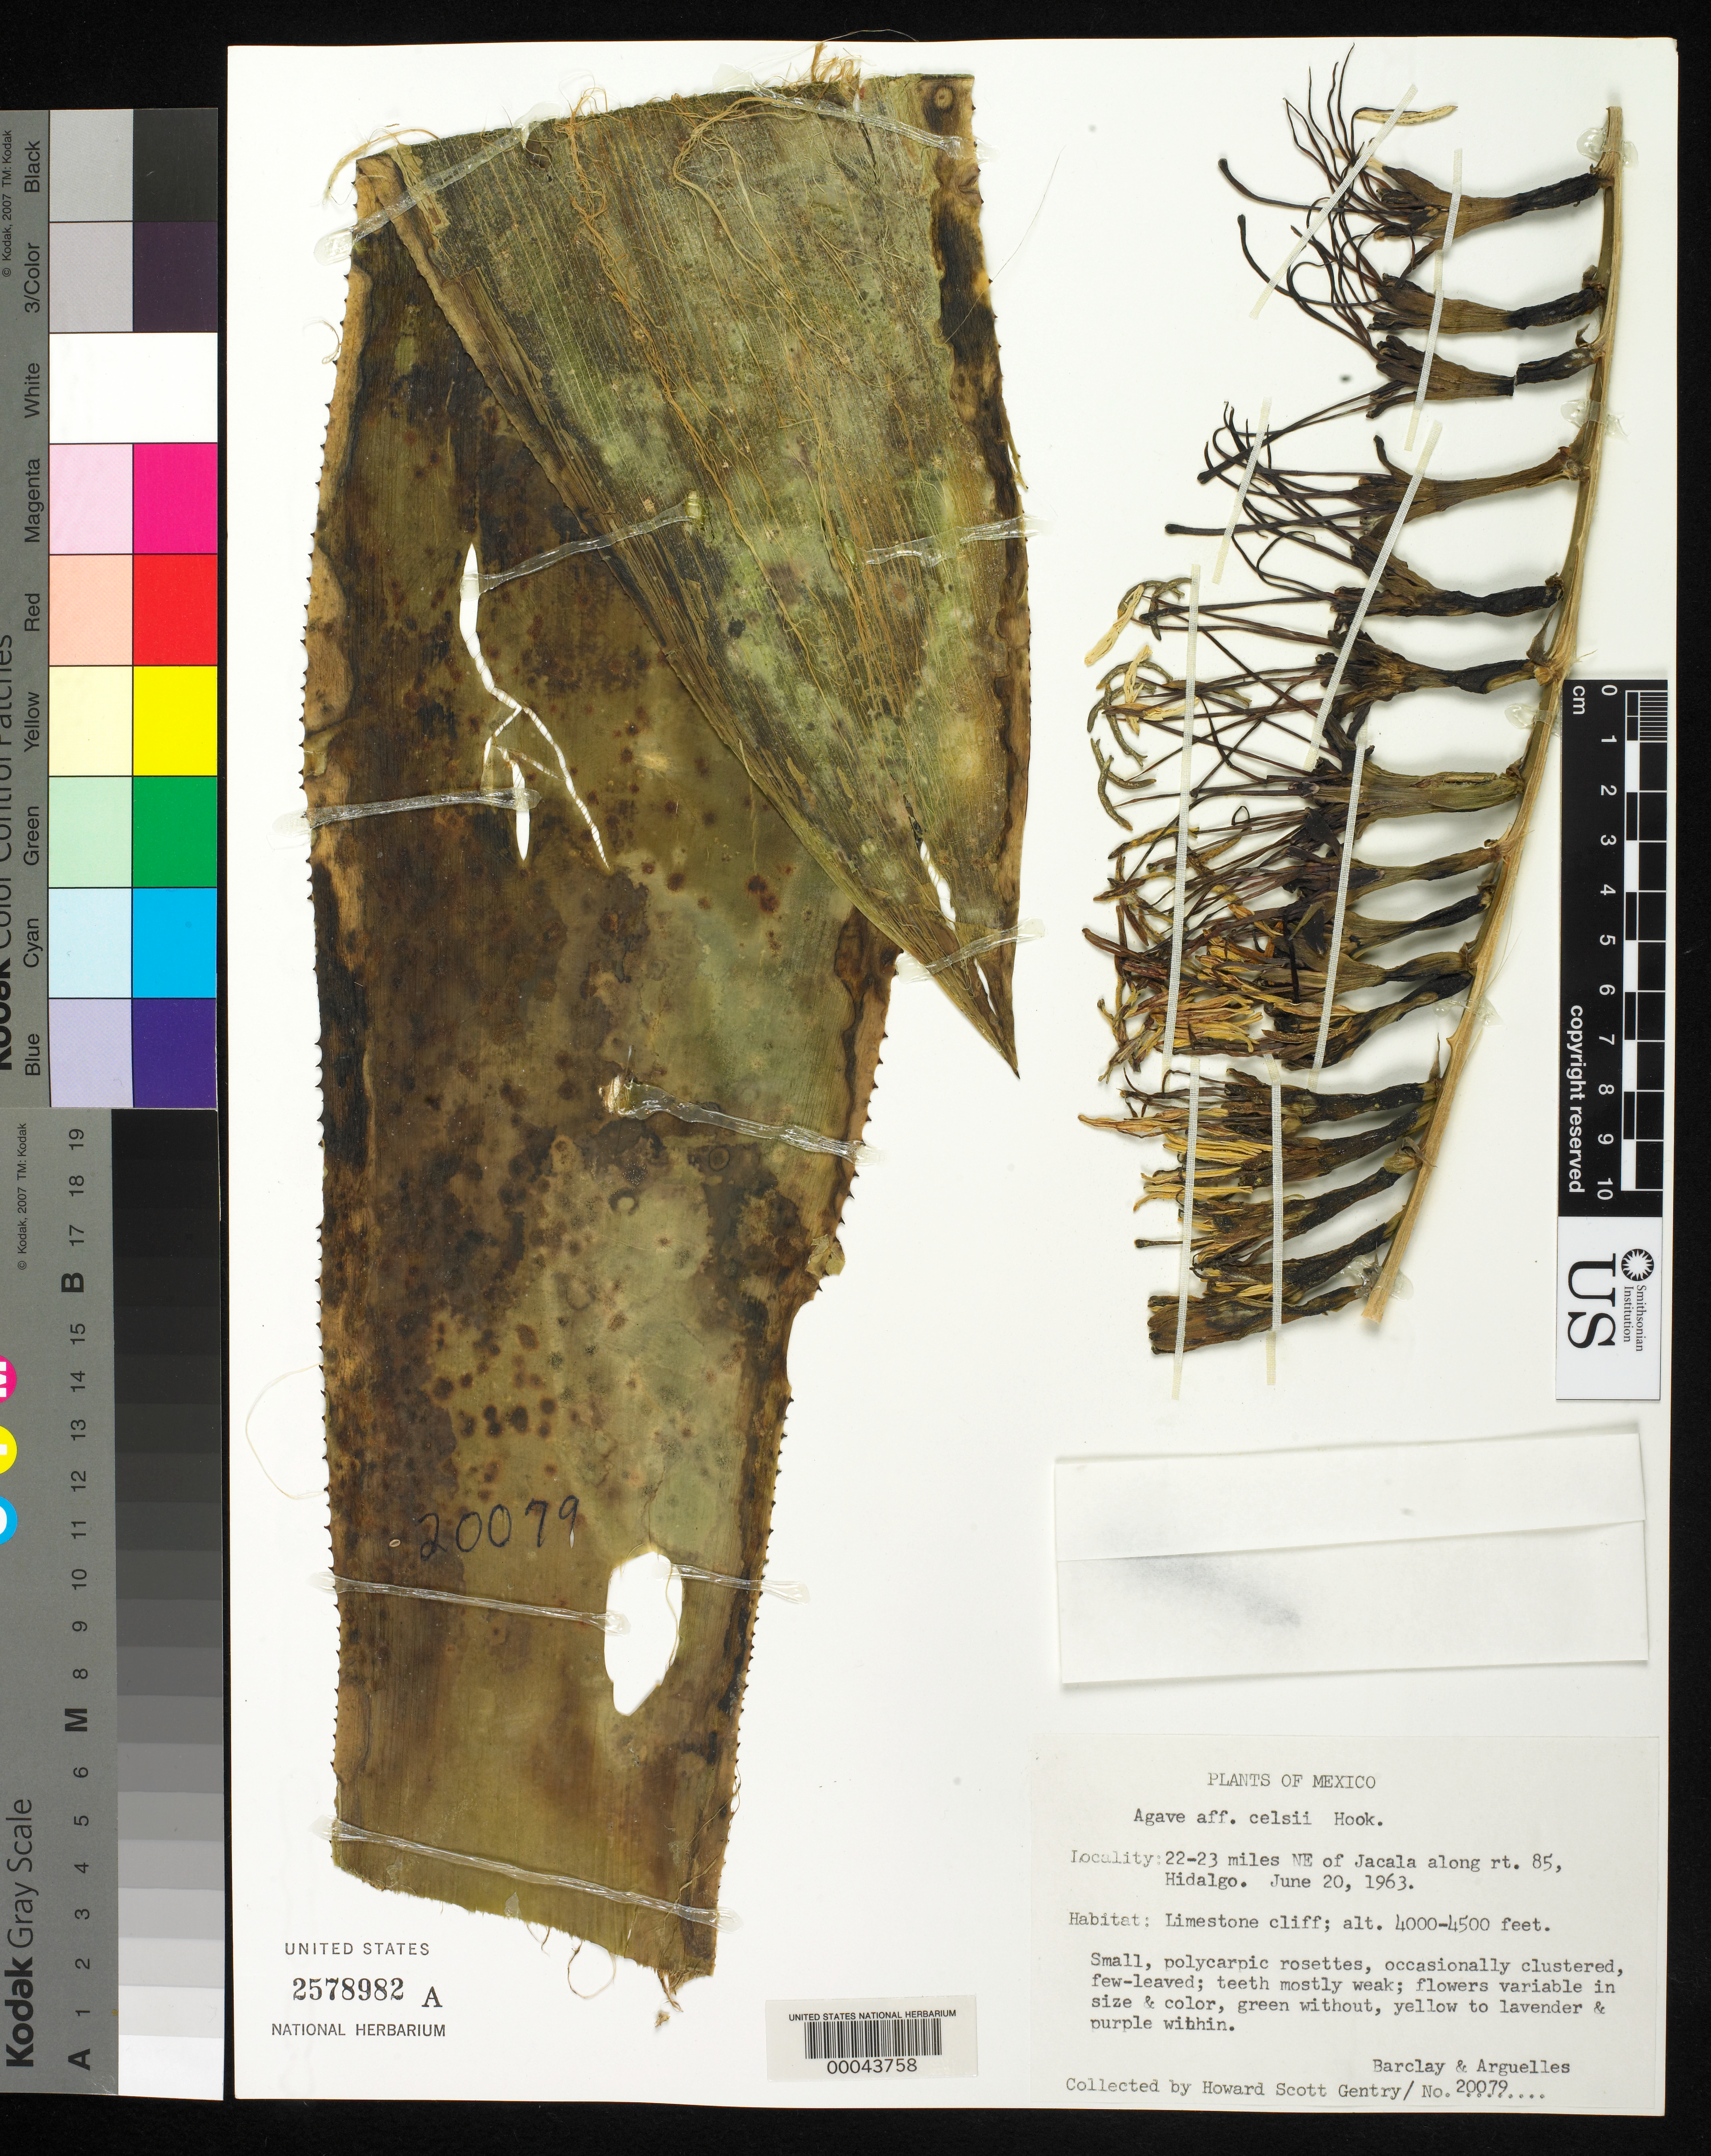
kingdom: Plantae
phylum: Tracheophyta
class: Liliopsida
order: Asparagales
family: Asparagaceae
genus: Agave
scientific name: Agave celsii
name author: Hook.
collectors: H. S. Gentry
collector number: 20079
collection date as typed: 20 Jun 1963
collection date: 1963-06-20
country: Mexico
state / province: Hidalgo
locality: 22-23 mi NE of Jacala along rt. 85.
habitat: Limestone cliff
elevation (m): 1219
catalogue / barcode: US 2578982A